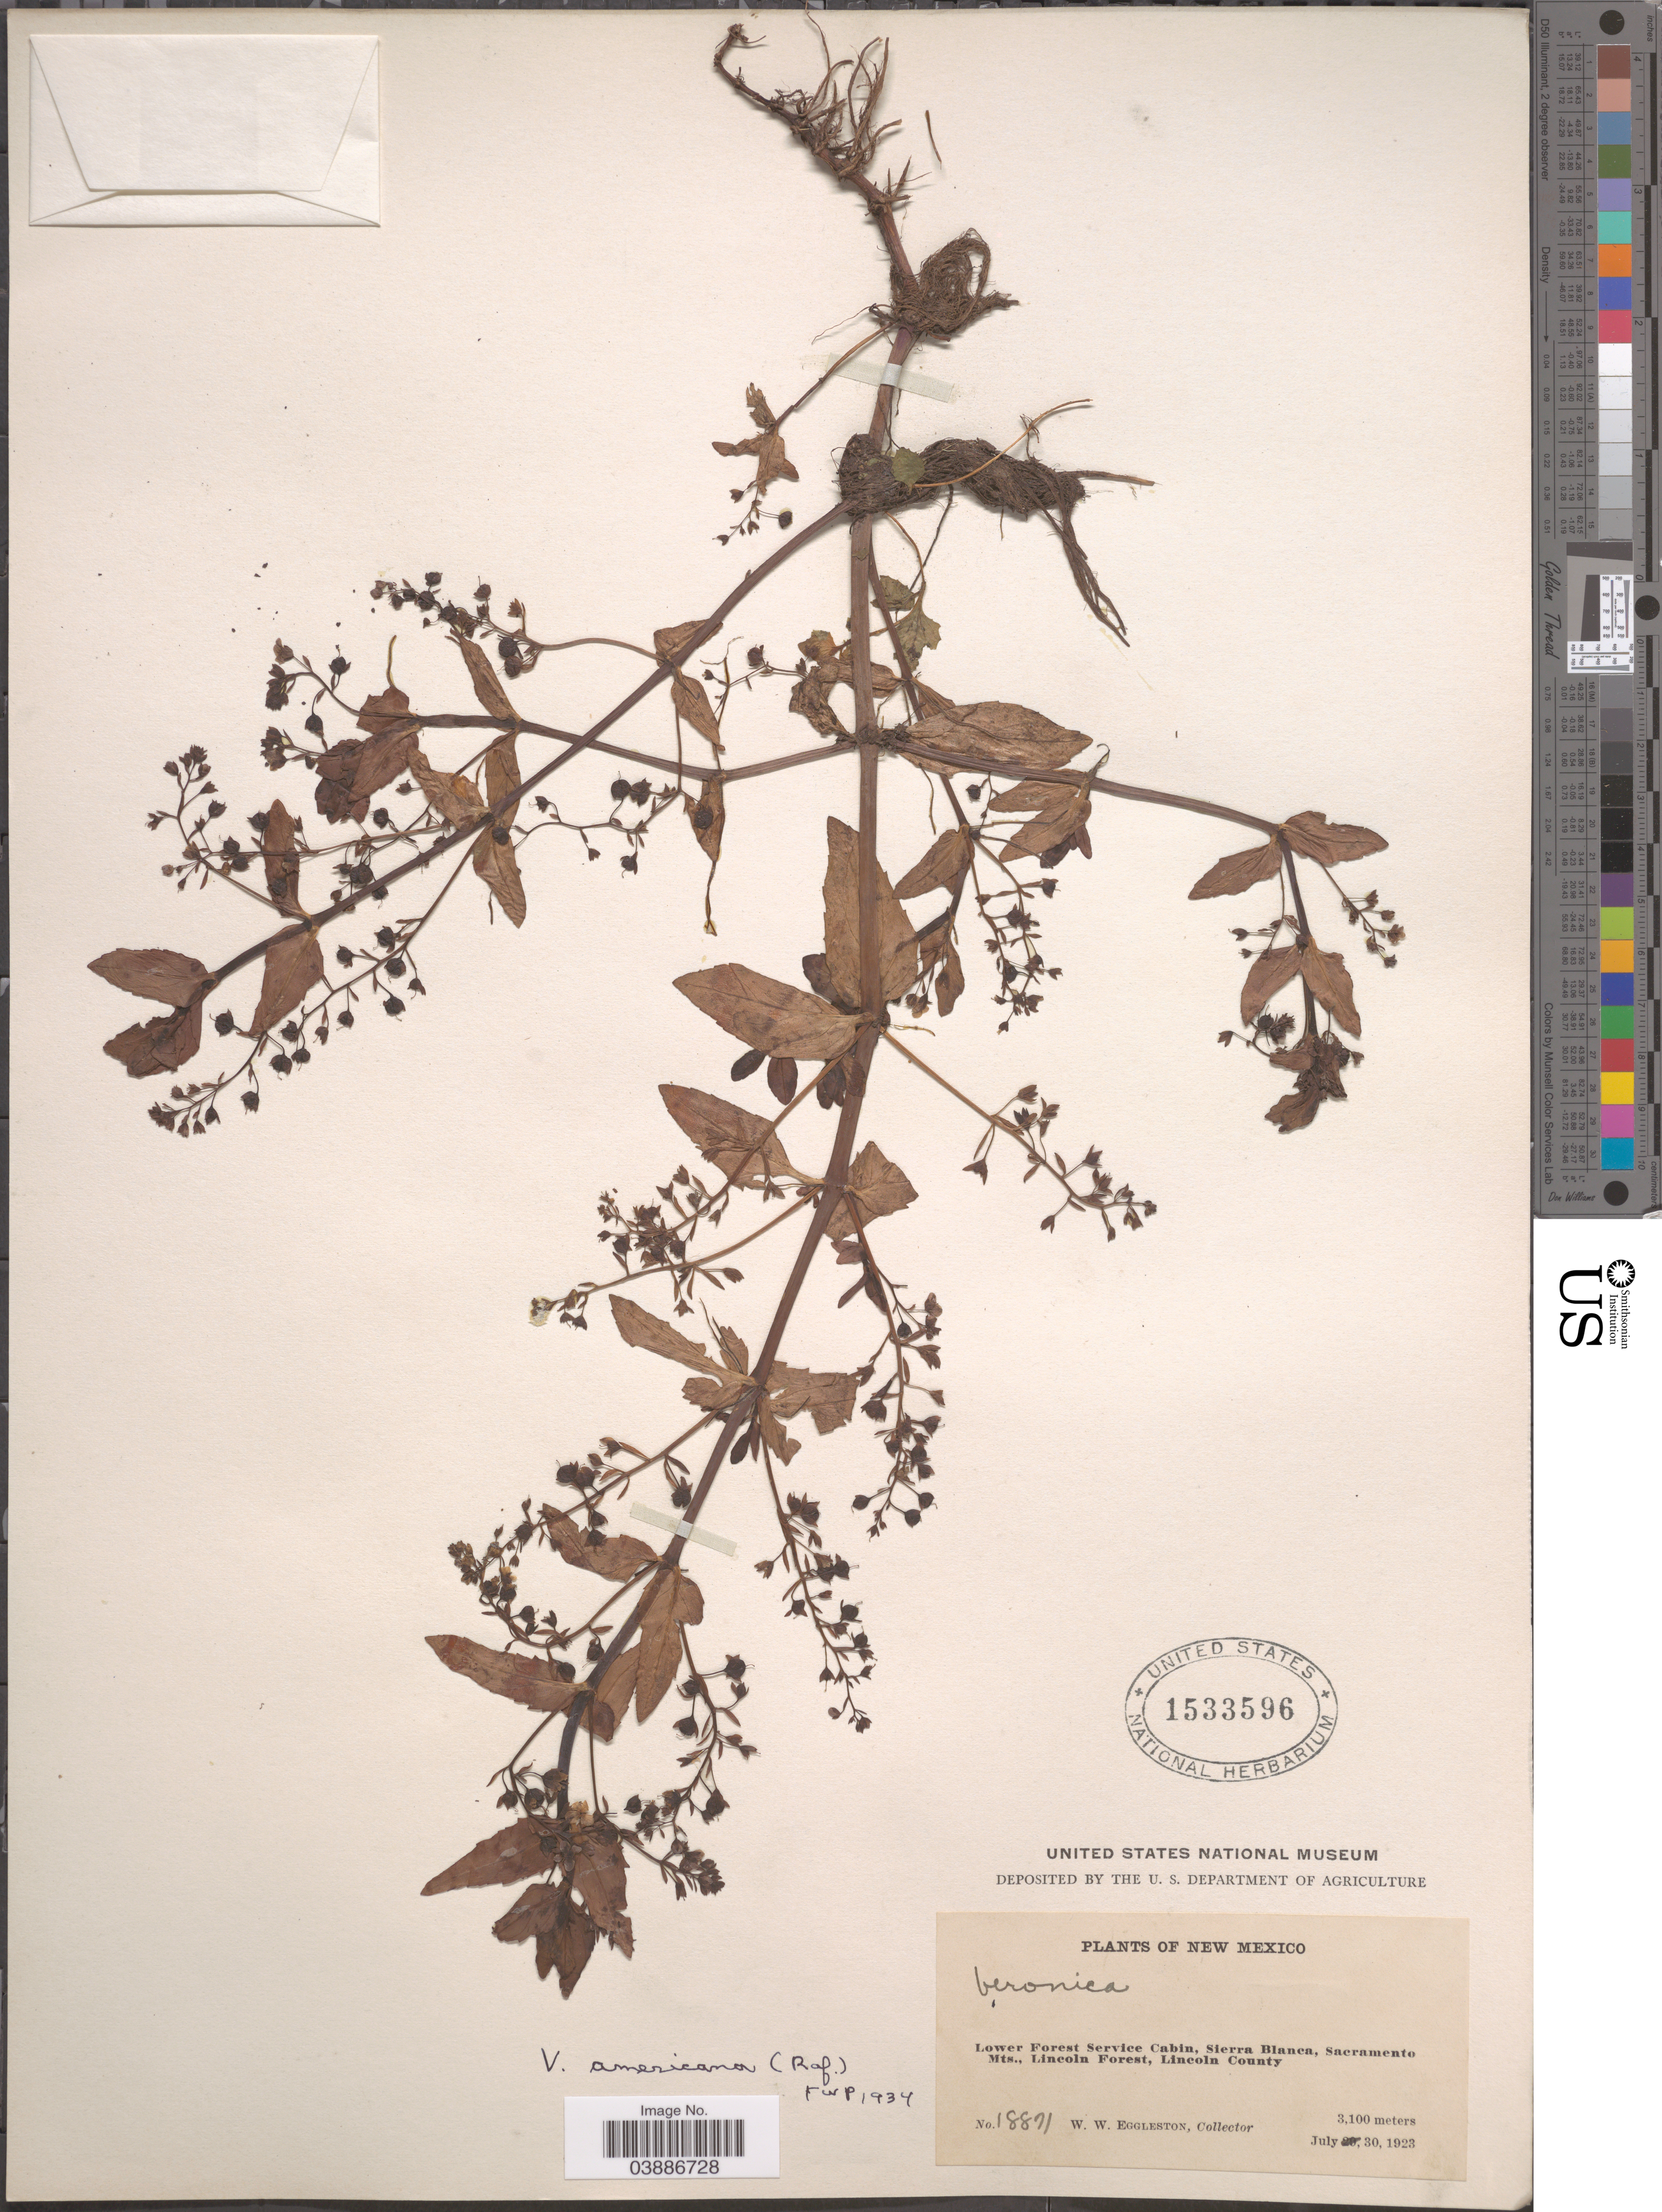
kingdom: Plantae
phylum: Tracheophyta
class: Magnoliopsida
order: Lamiales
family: Plantaginaceae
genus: Veronica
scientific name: Veronica americana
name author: Schwein. ex Benth.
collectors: W. W. Eggleston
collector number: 18871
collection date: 1923-07-30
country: United States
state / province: New Mexico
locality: Lower Forest Service Cabin, Sierra Blanca, Sacramento Mts., Lincoln Forest, Lincoln County.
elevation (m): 3100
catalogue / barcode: US 1533596